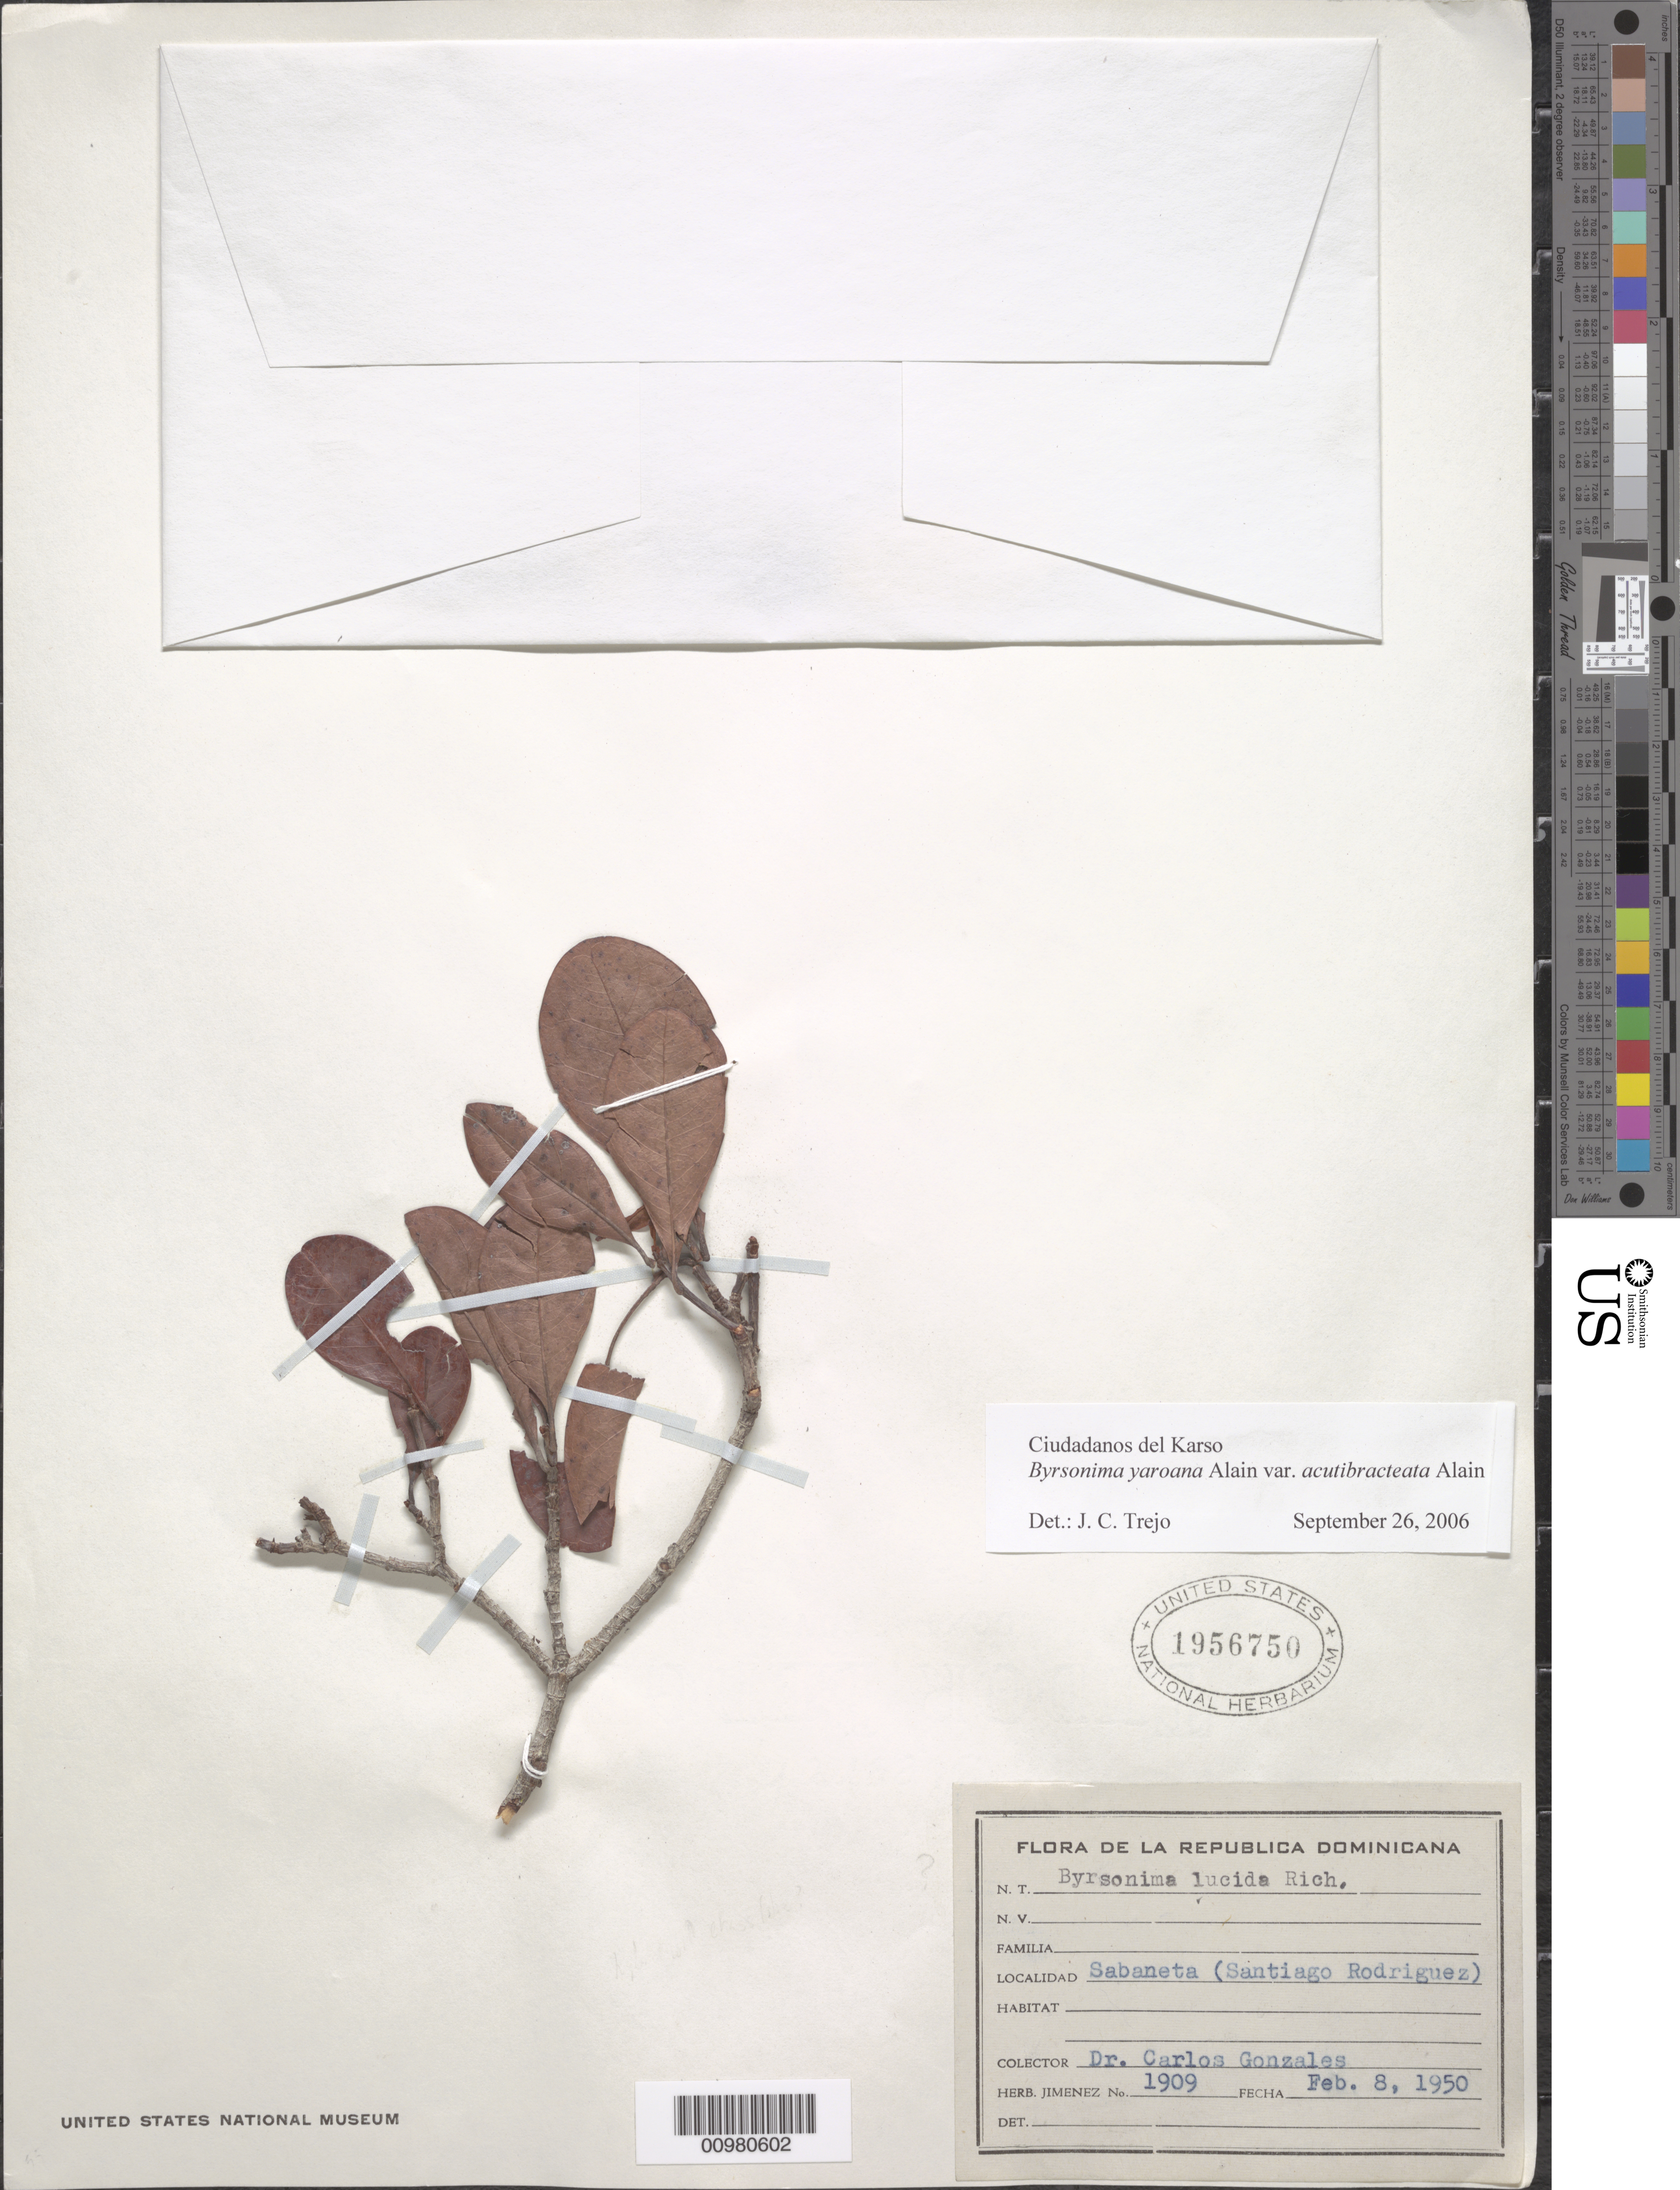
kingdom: Plantae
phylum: Tracheophyta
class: Magnoliopsida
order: Malpighiales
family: Malpighiaceae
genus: Byrsonima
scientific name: Byrsonima yaroana var. acutibracteata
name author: Alain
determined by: Trejo-Torres, J. C.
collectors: C. Gonzalez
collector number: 1909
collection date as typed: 08 Feb 1950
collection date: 1950-02-08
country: Dominican Republic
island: Hispaniola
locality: Sabaneta (Santiago Rodriguez).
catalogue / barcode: US 1956750